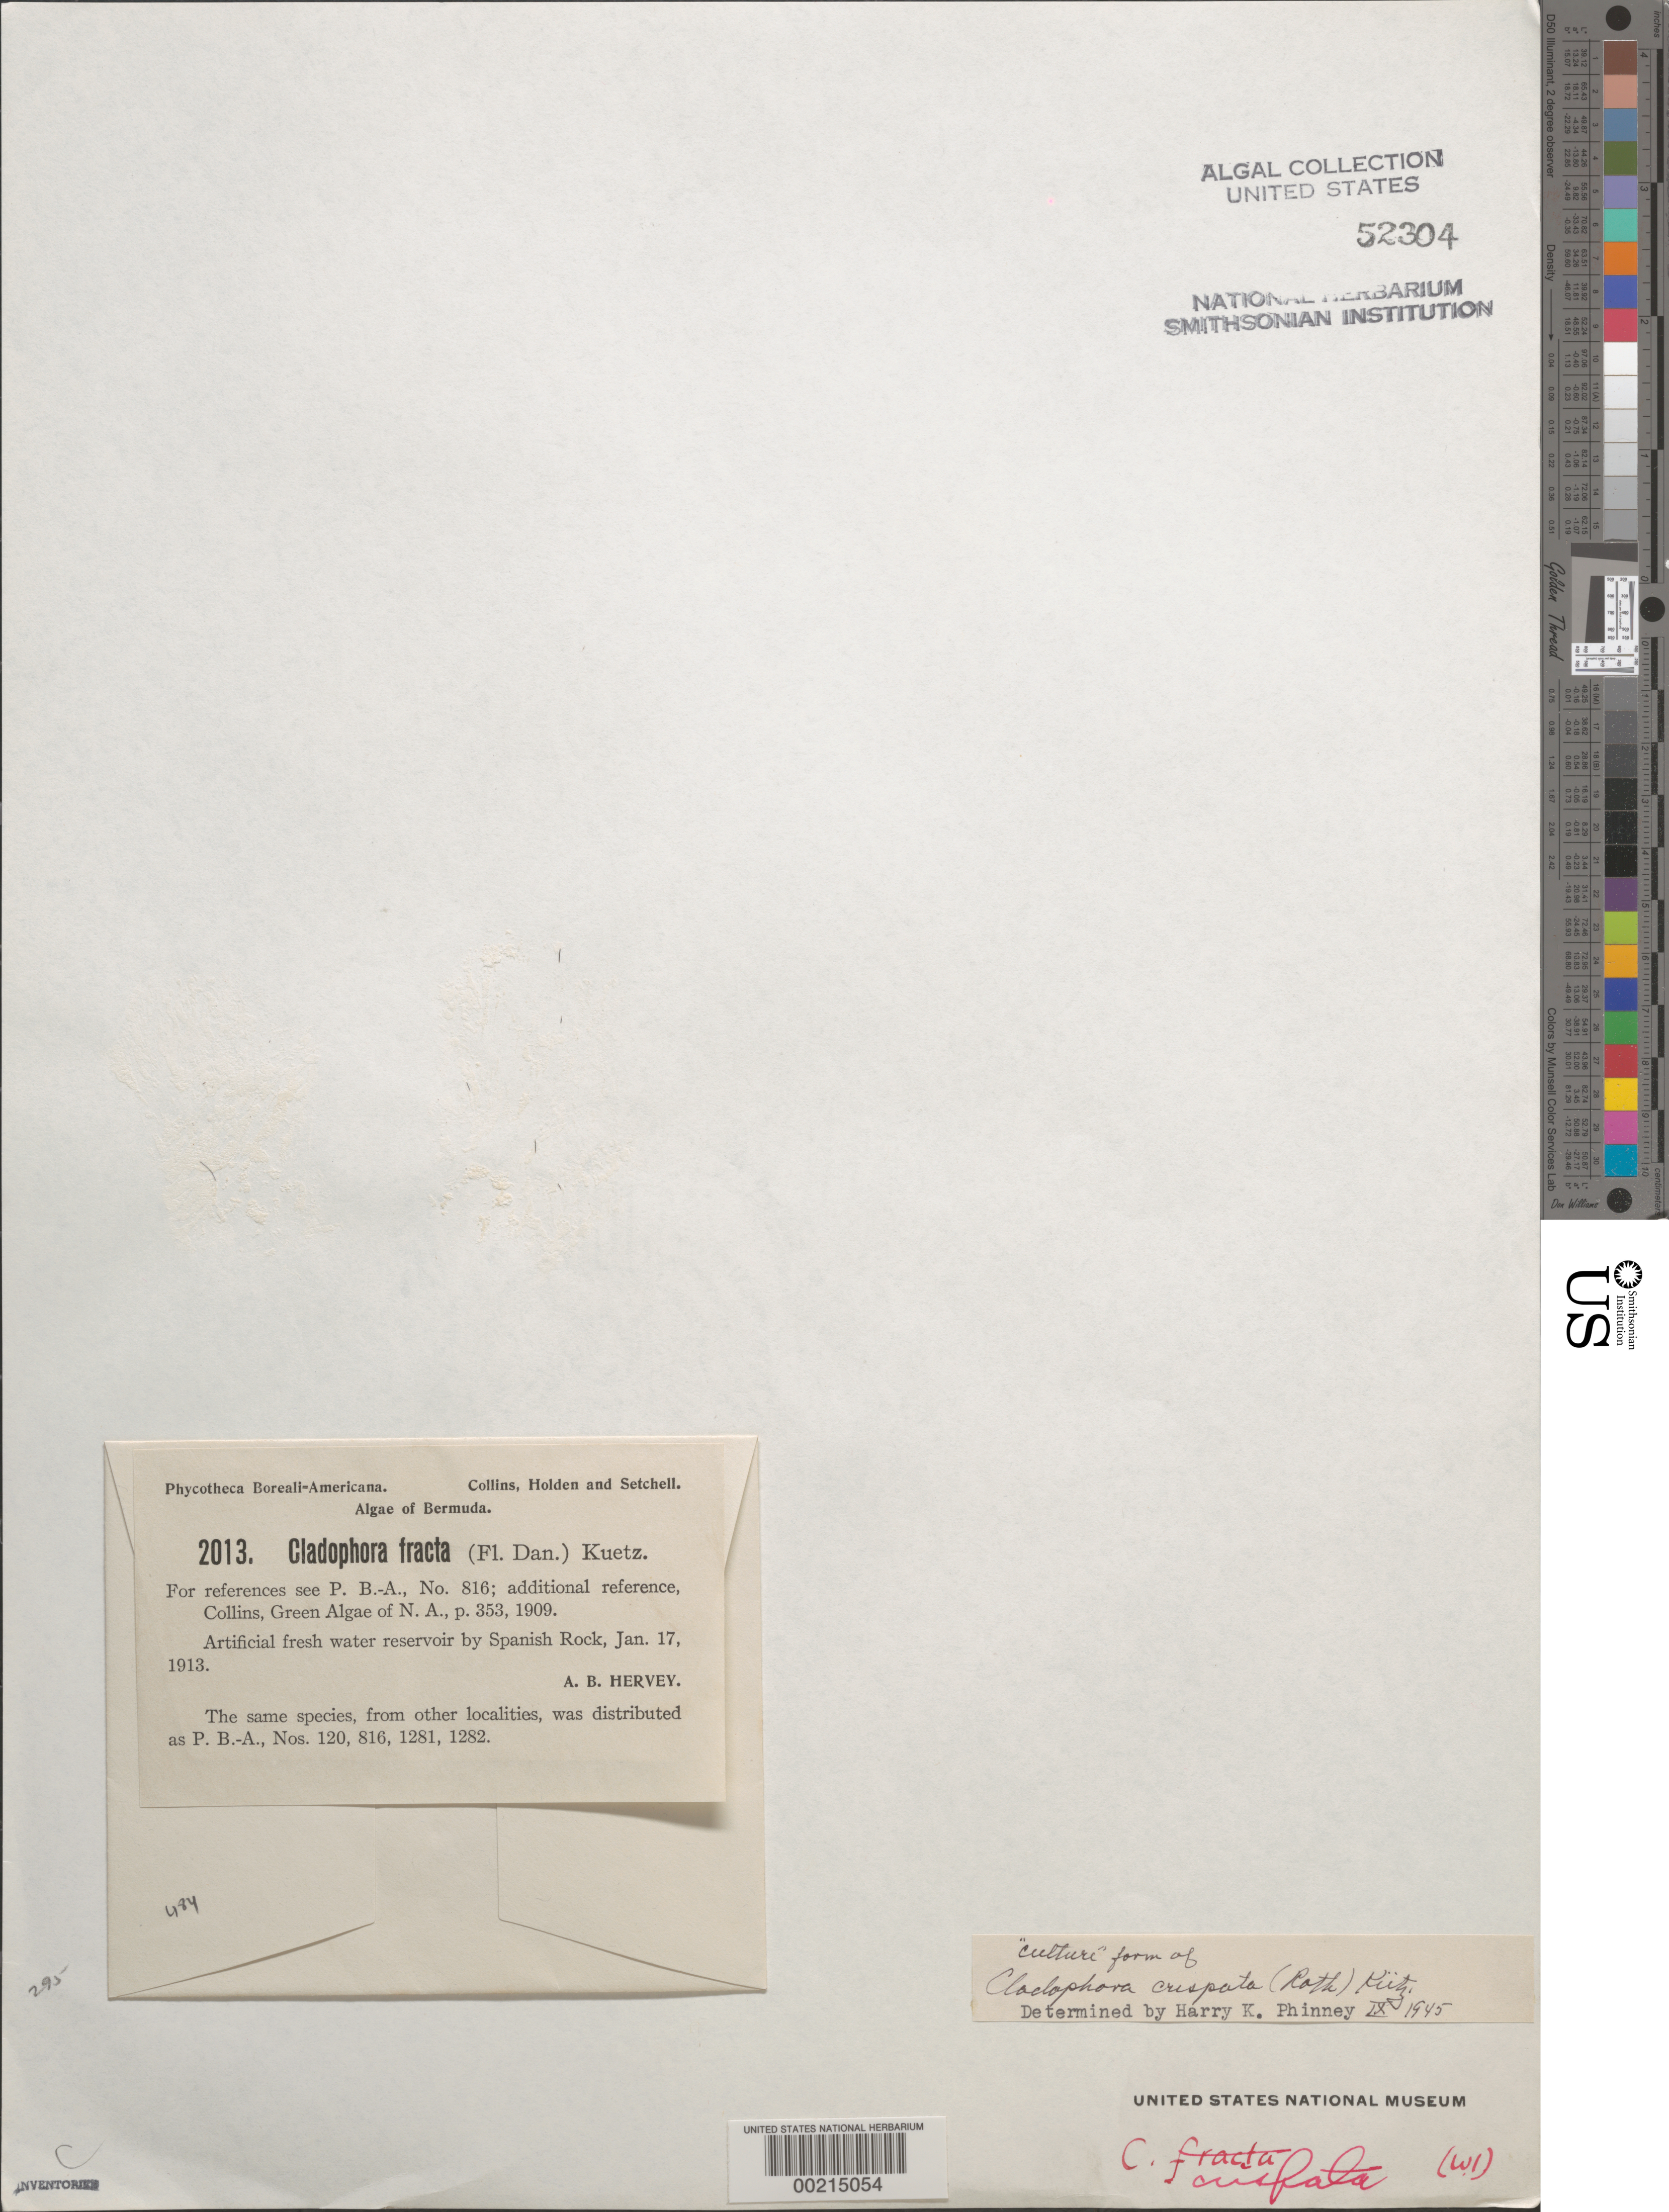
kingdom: Plantae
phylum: Chlorophyta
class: Ulvophyceae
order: Siphonocladales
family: Boodleaceae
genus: Cladophoropsis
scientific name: Cladophoropsis membranacea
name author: (Hofman-Bang) Børgesen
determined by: Algae name updating Project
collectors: A. B. Hervey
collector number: PB-A 2013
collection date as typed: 17 Jan 1913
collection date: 1913-01-17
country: Bermuda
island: Bermuda Island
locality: Spanish Rock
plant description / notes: Collins, Holden & Setchell, Phycotheca Boreali-Americana, as Cladophora fracta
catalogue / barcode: US 52304